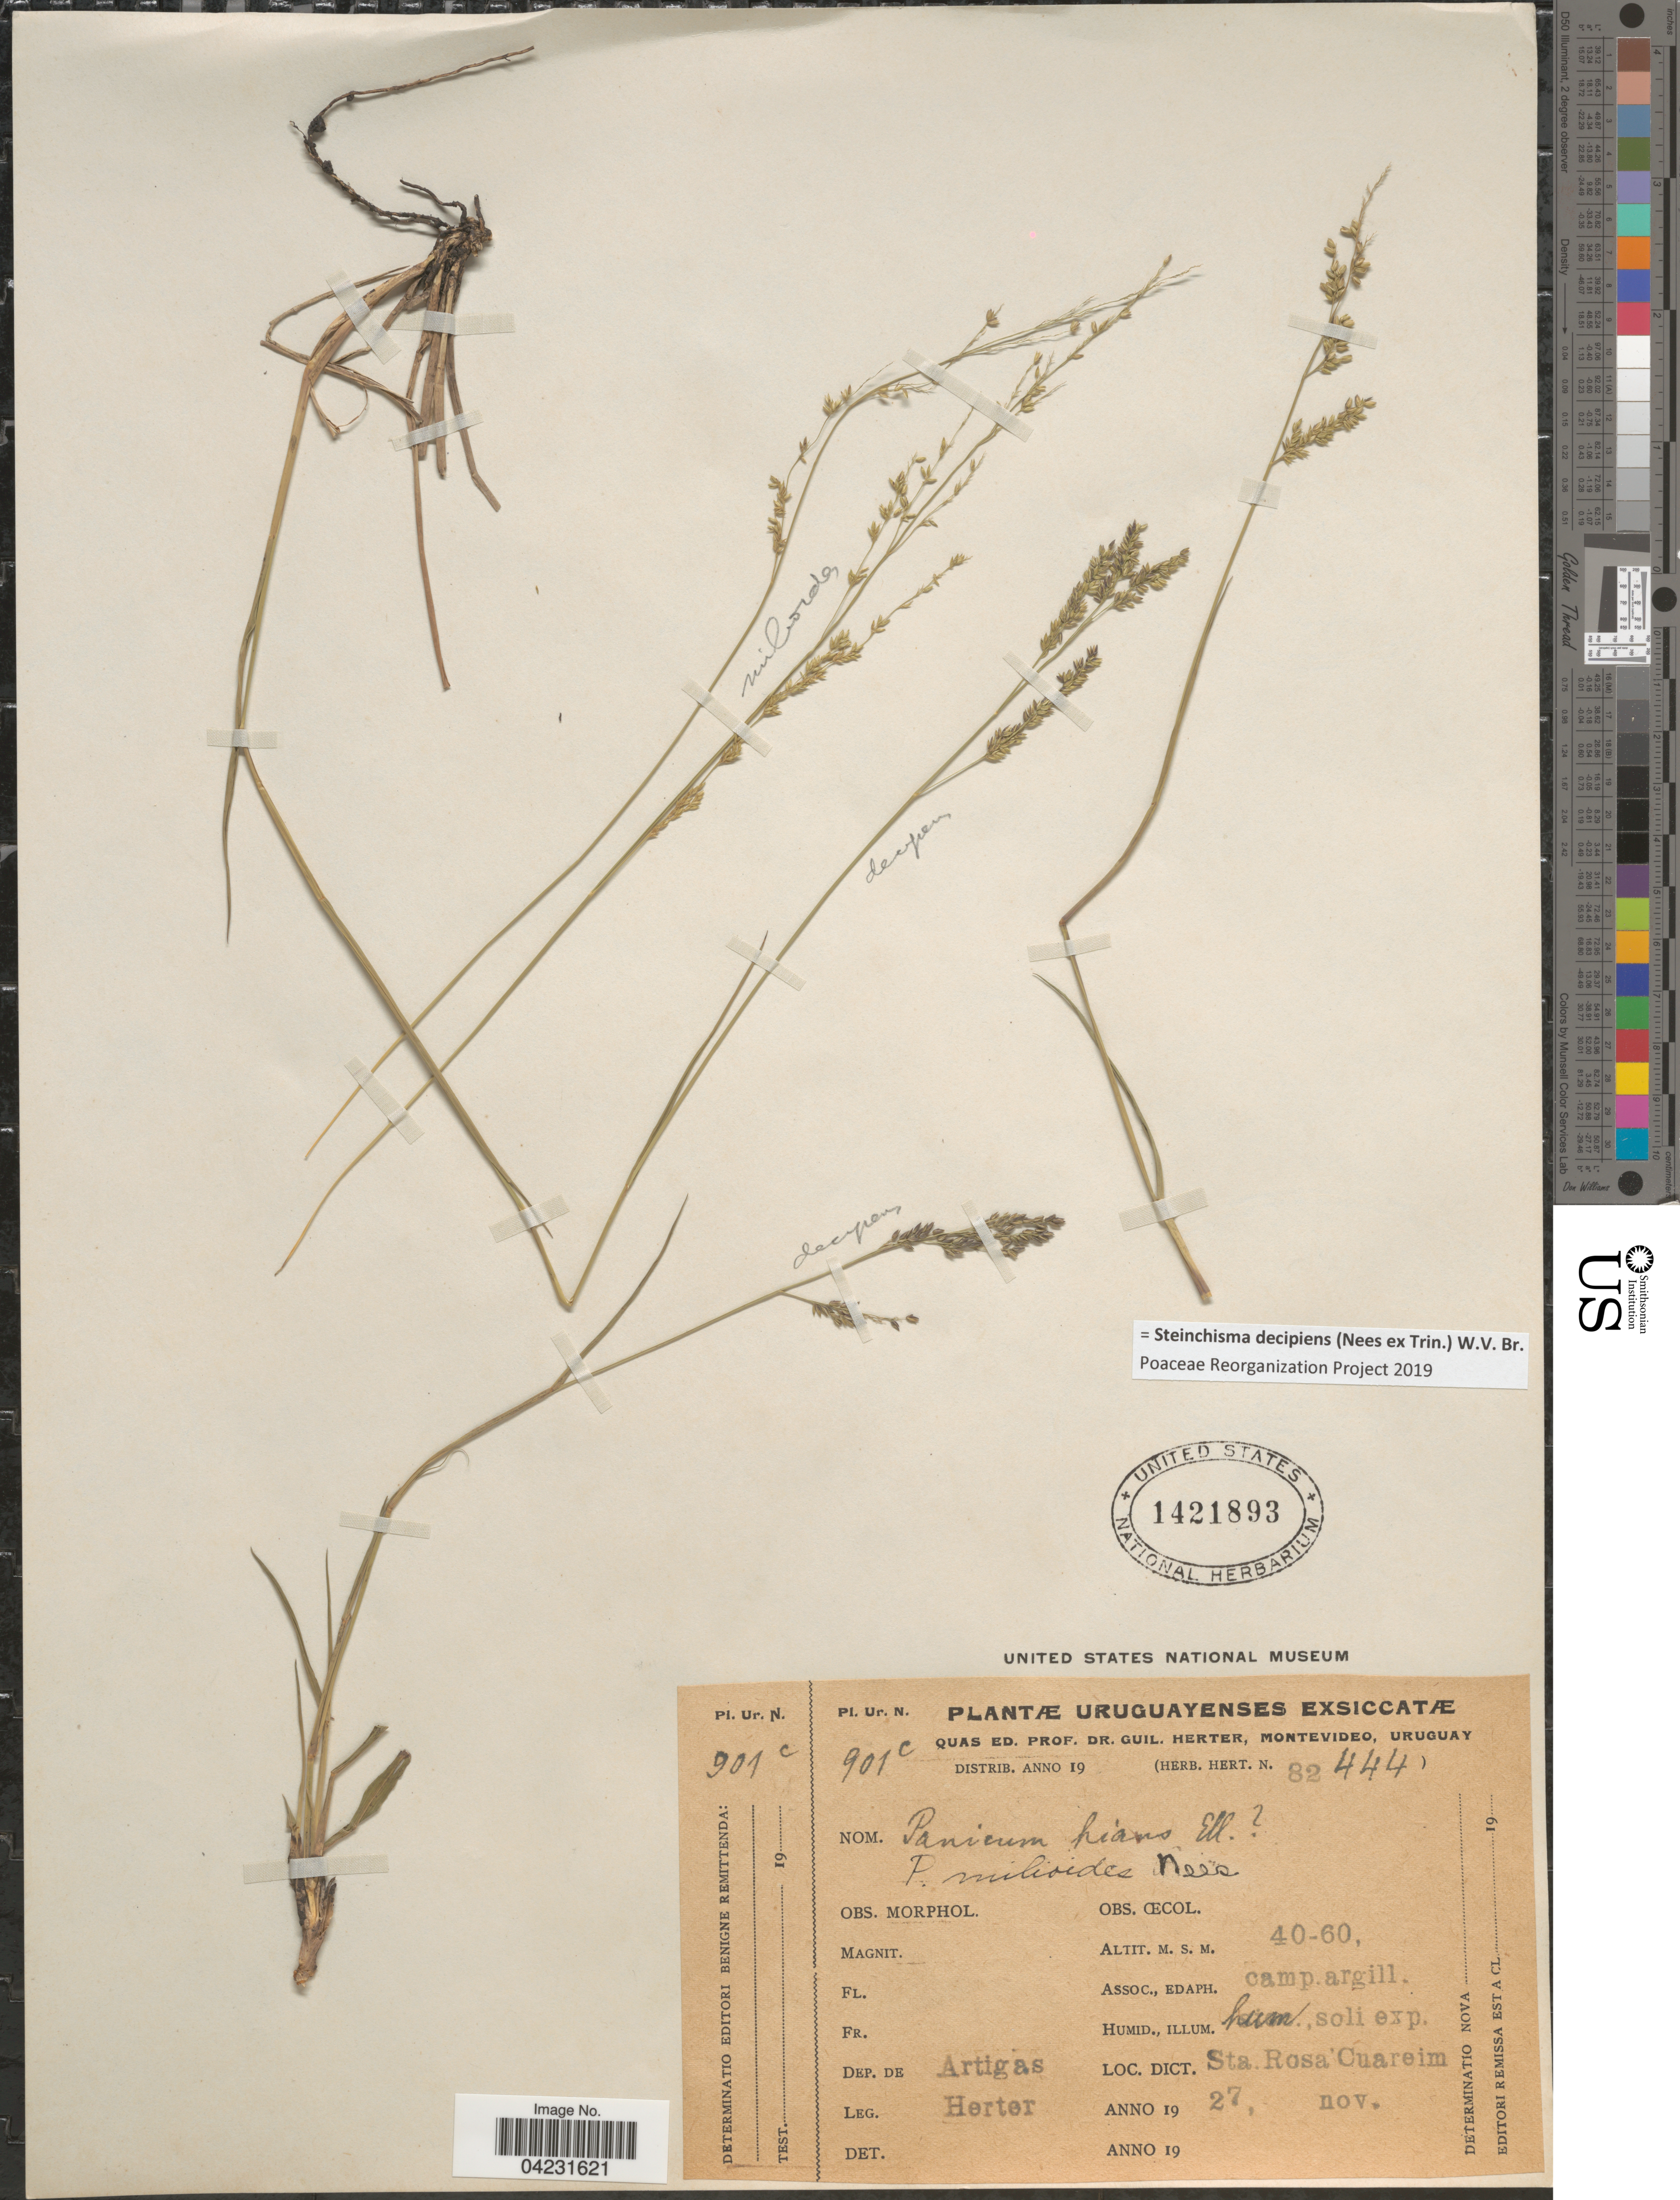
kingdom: Plantae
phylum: Tracheophyta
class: Liliopsida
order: Poales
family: Poaceae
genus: Steinchisma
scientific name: Steinchisma decipiens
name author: (Nees ex Trin.) W.V. Br.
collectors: G. Herter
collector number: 901c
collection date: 1927-11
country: Uruguay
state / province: Artigas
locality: Dep. de Artigas. Sta. Rosa Cuareim.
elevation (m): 40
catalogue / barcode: US 1421893